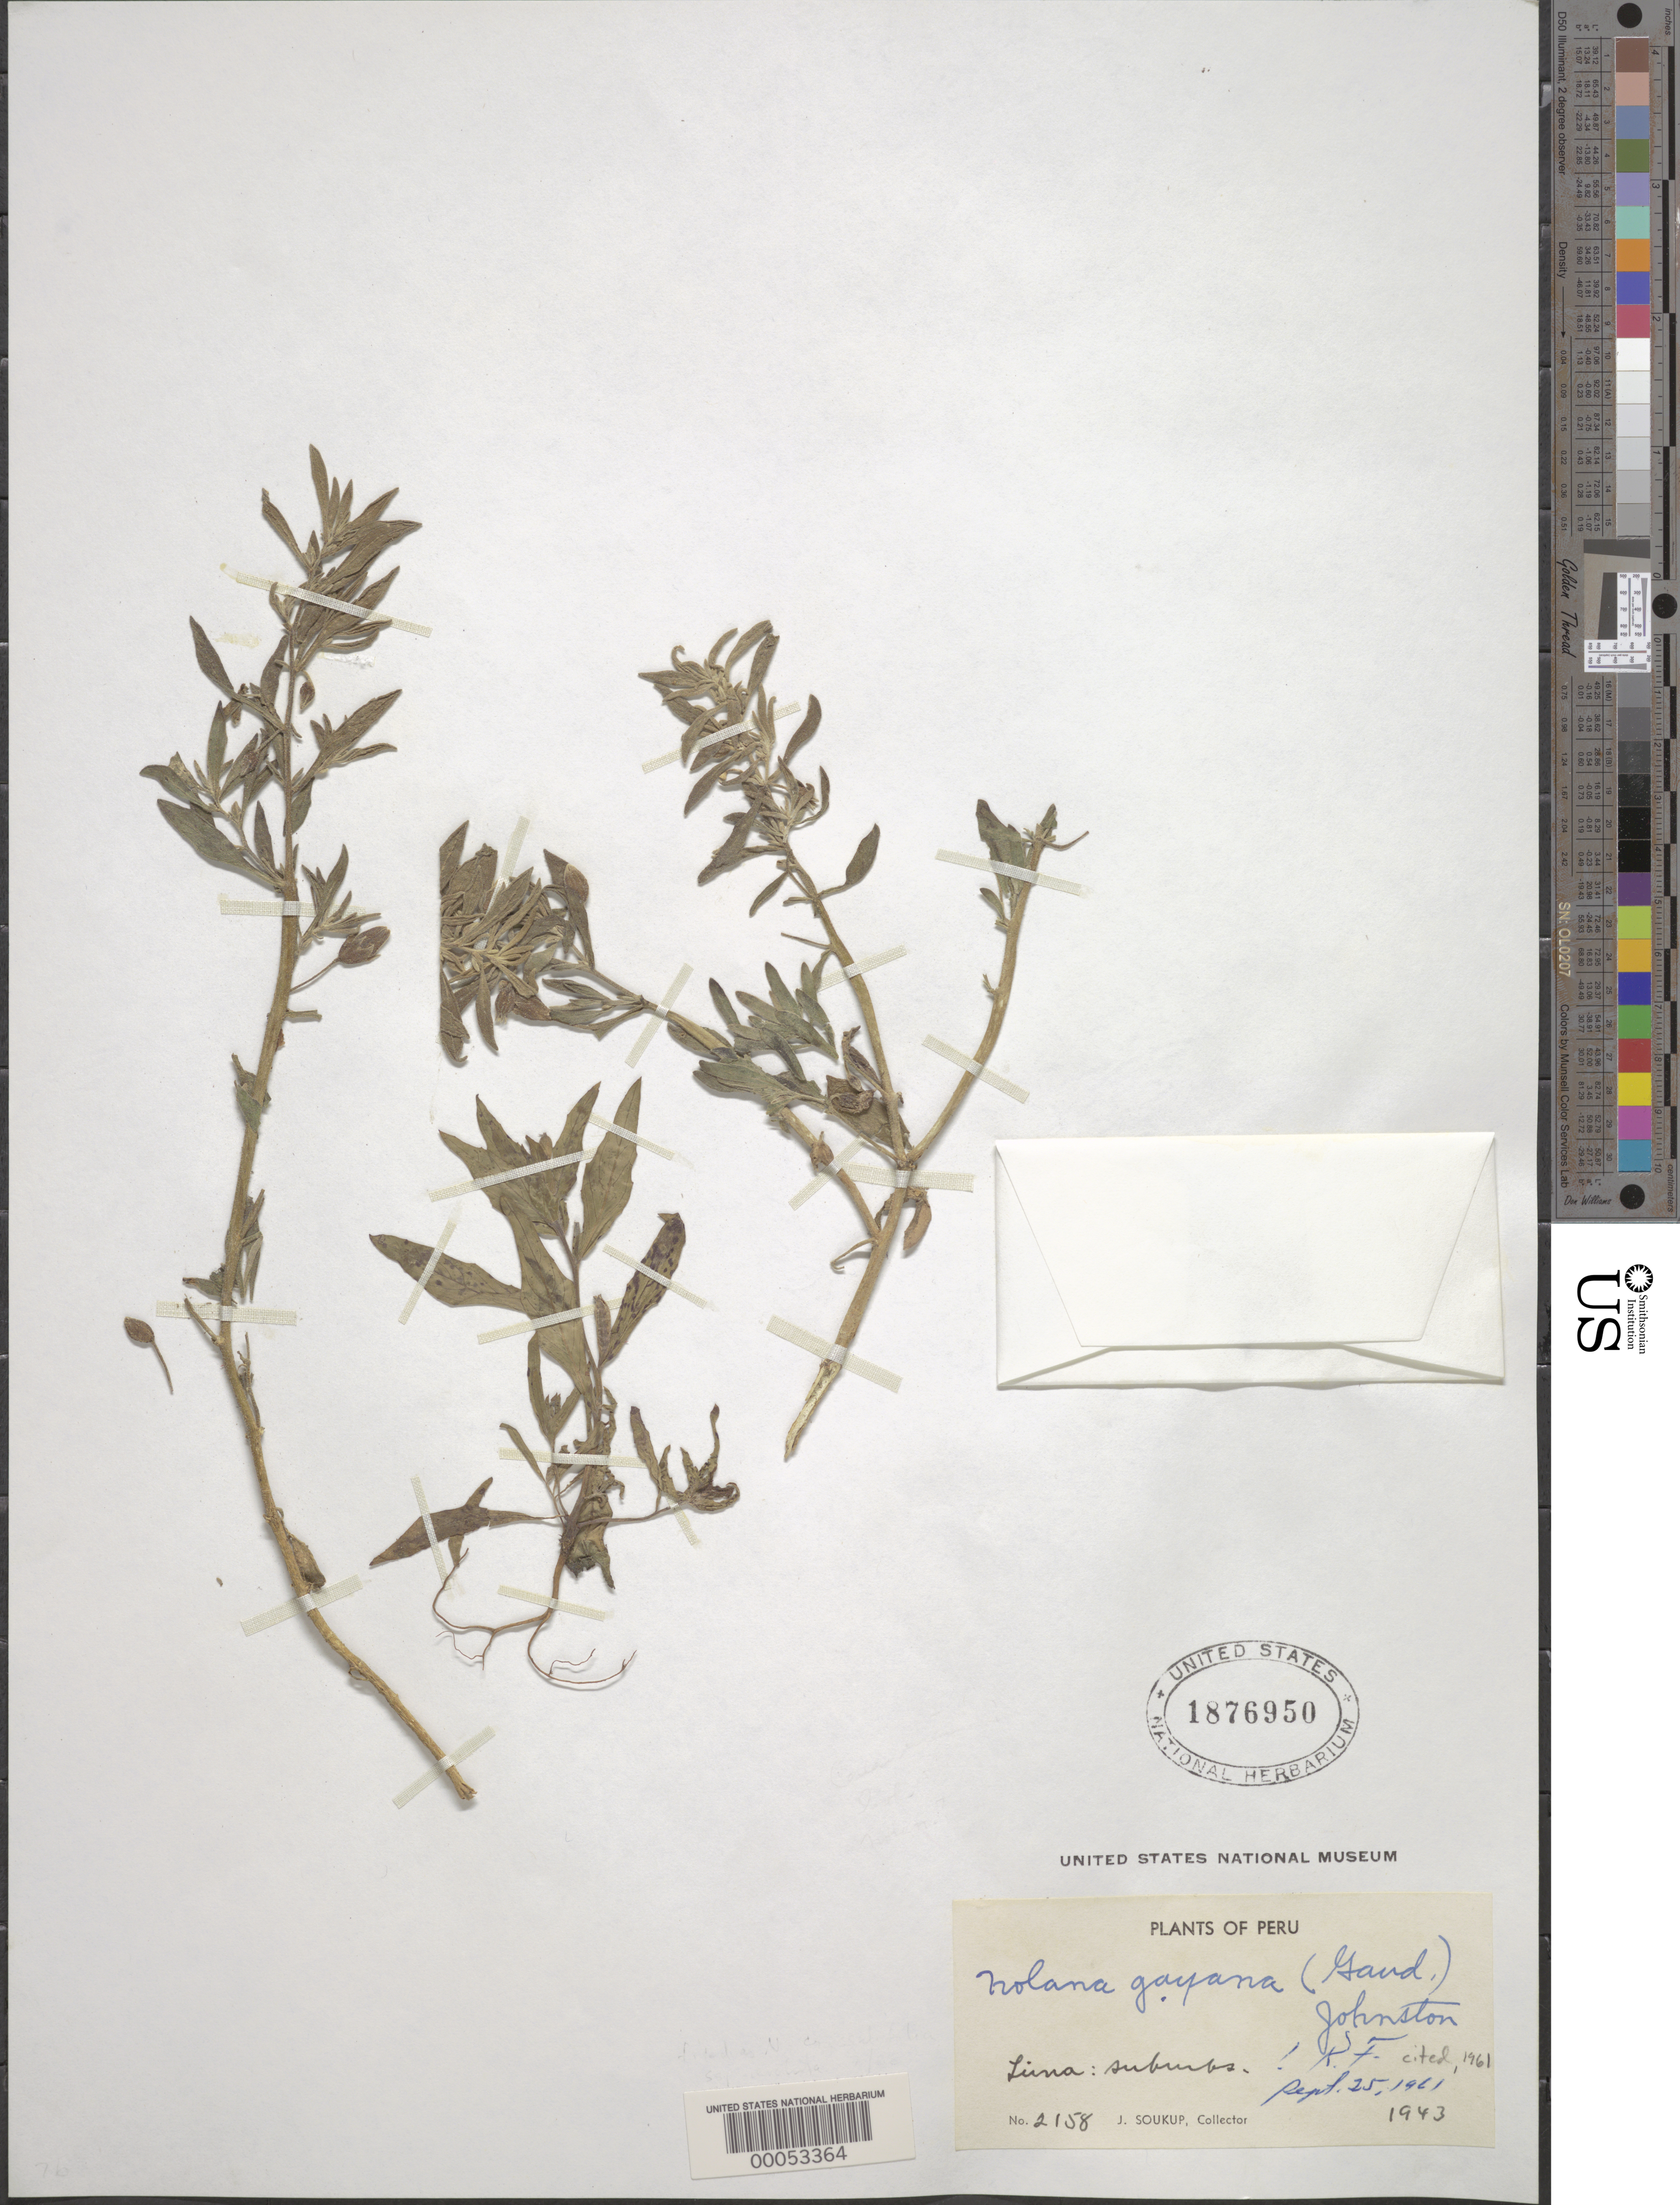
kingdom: Plantae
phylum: Tracheophyta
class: Magnoliopsida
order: Solanales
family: Solanaceae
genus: Nolana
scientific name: Nolana crassulifolia subsp. revoluta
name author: (Ruiz & Pav.) Mesa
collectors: J. J. Soukup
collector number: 2158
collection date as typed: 1943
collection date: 1943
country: Peru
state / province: Lima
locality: Suburbs of lima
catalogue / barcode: US 1876950